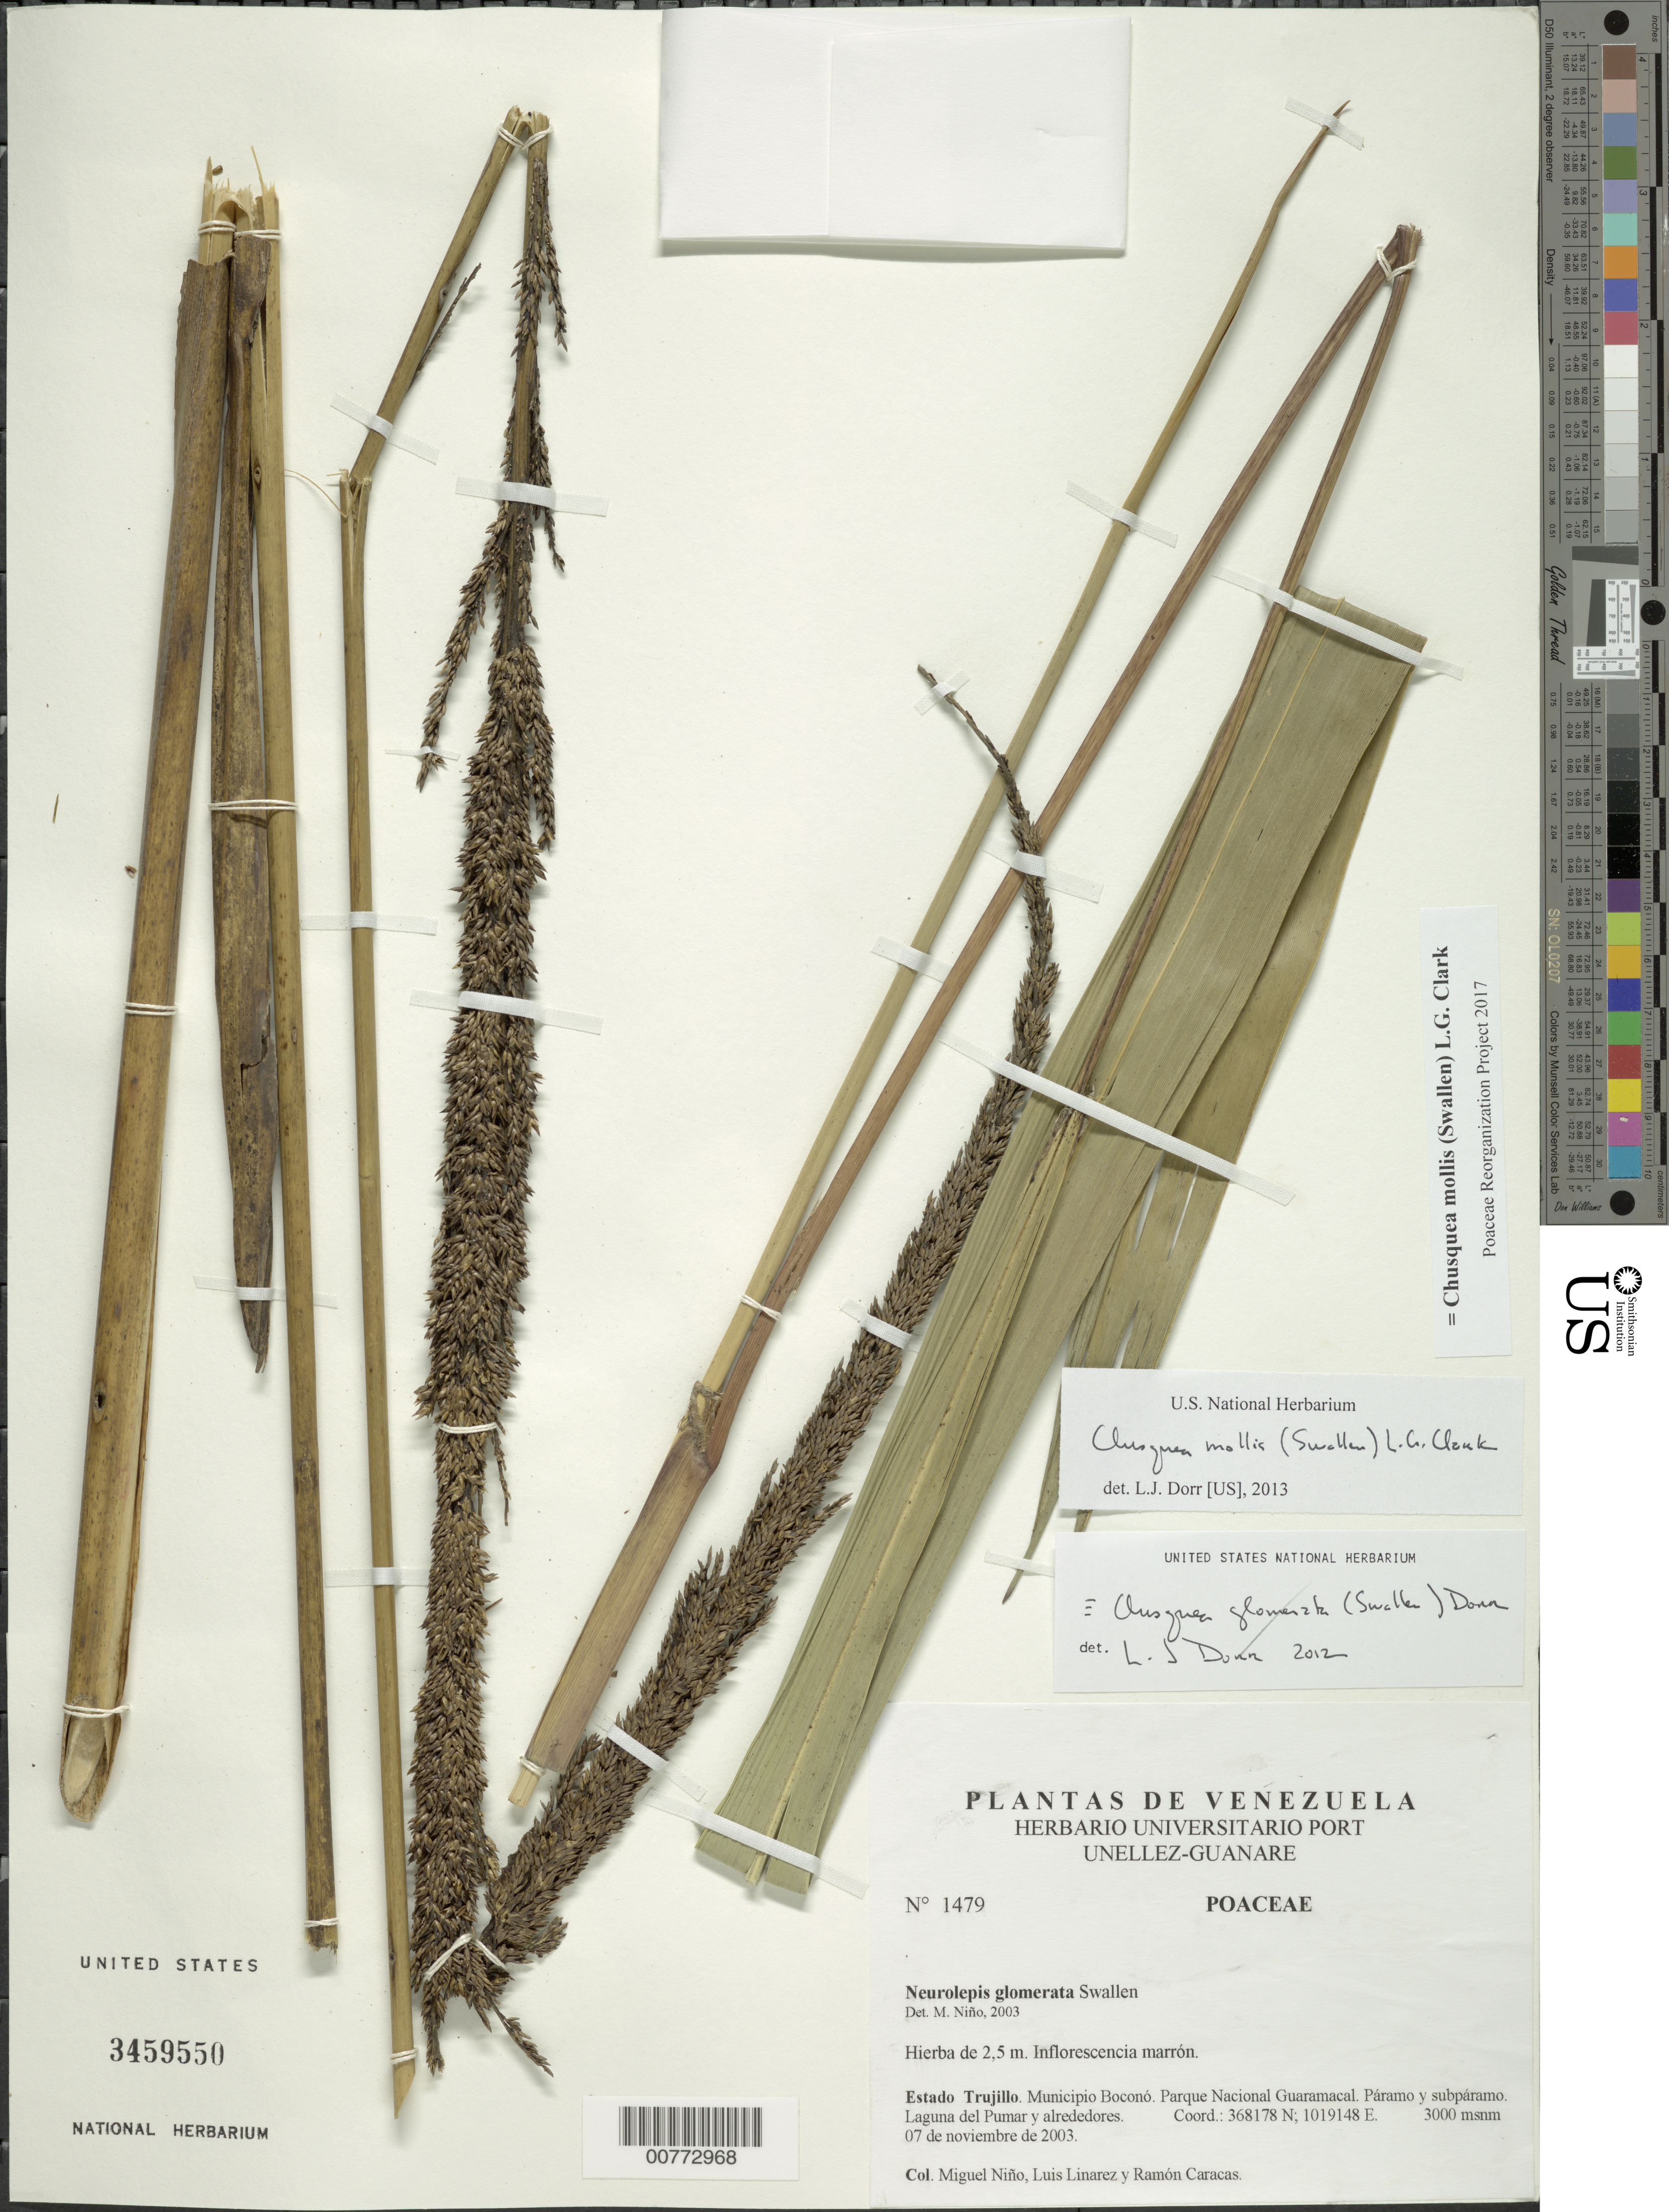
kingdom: Plantae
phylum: Tracheophyta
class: Liliopsida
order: Poales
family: Poaceae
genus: Chusquea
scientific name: Chusquea mollis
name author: (Swallen) L.G. Clark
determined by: Dorr, L. J., (BOT), Smithsonian Institution - National Museum of Natural History (UNITED STATES)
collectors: S. M. Niño, L. Linárez & R. Caracas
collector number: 1479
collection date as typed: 07 Nov 2003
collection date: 2003-11-07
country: Venezuela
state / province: Trujillo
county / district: Boconó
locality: Parque Nacional Guaramacal. Laguna del Pumar y alrededores.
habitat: Páramo y subpáramo.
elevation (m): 3000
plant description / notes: PORT, US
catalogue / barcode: US 3459550